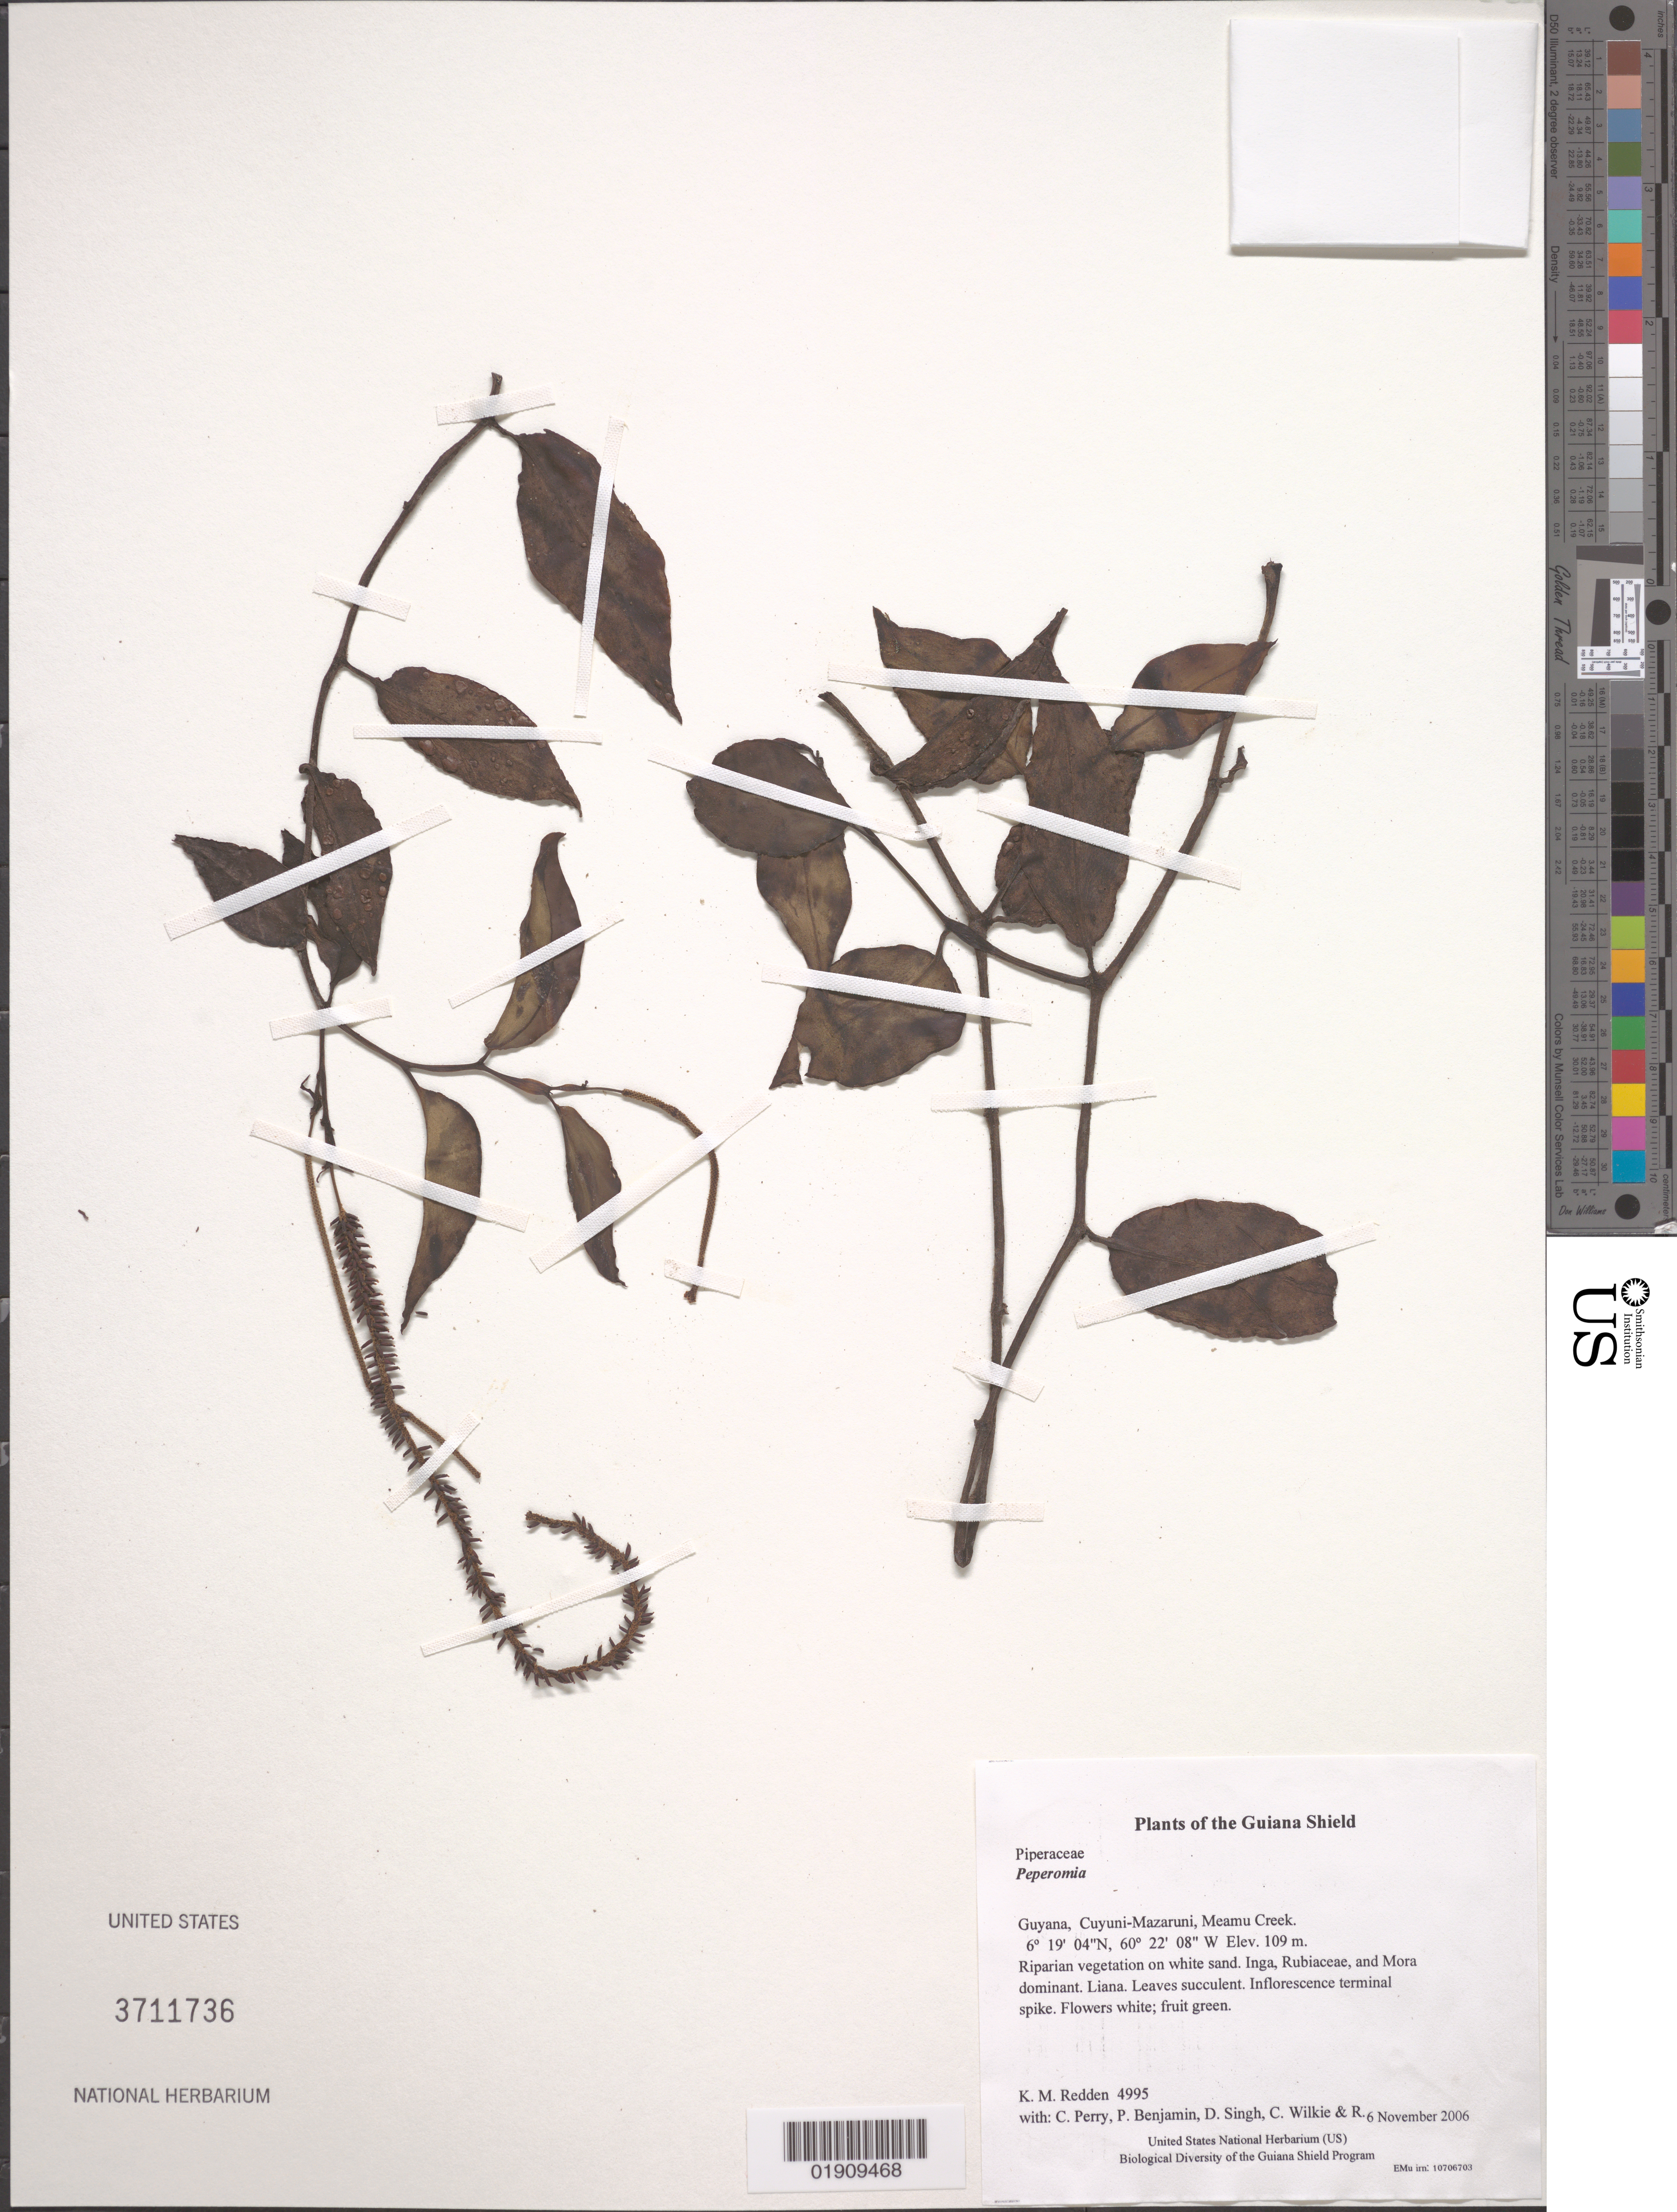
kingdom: Plantae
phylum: Tracheophyta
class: Magnoliopsida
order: Piperales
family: Piperaceae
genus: Peperomia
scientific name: Peperomia macrostachya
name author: (Vahl) A. Dietr.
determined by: Jiménez, José Estaban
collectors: K. M. Redden, C. Perry, P. Benjamin, D. Singh, C. Wilkie & R. Mendoca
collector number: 4995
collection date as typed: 6 November 2006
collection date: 2006-11-06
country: Guyana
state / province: Cuyuni-Mazaruni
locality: Meamu Creek.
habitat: Riparian vegetation on white sand. Inga, Rubiaceae, and Mora dominant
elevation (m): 109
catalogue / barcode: US 3711736